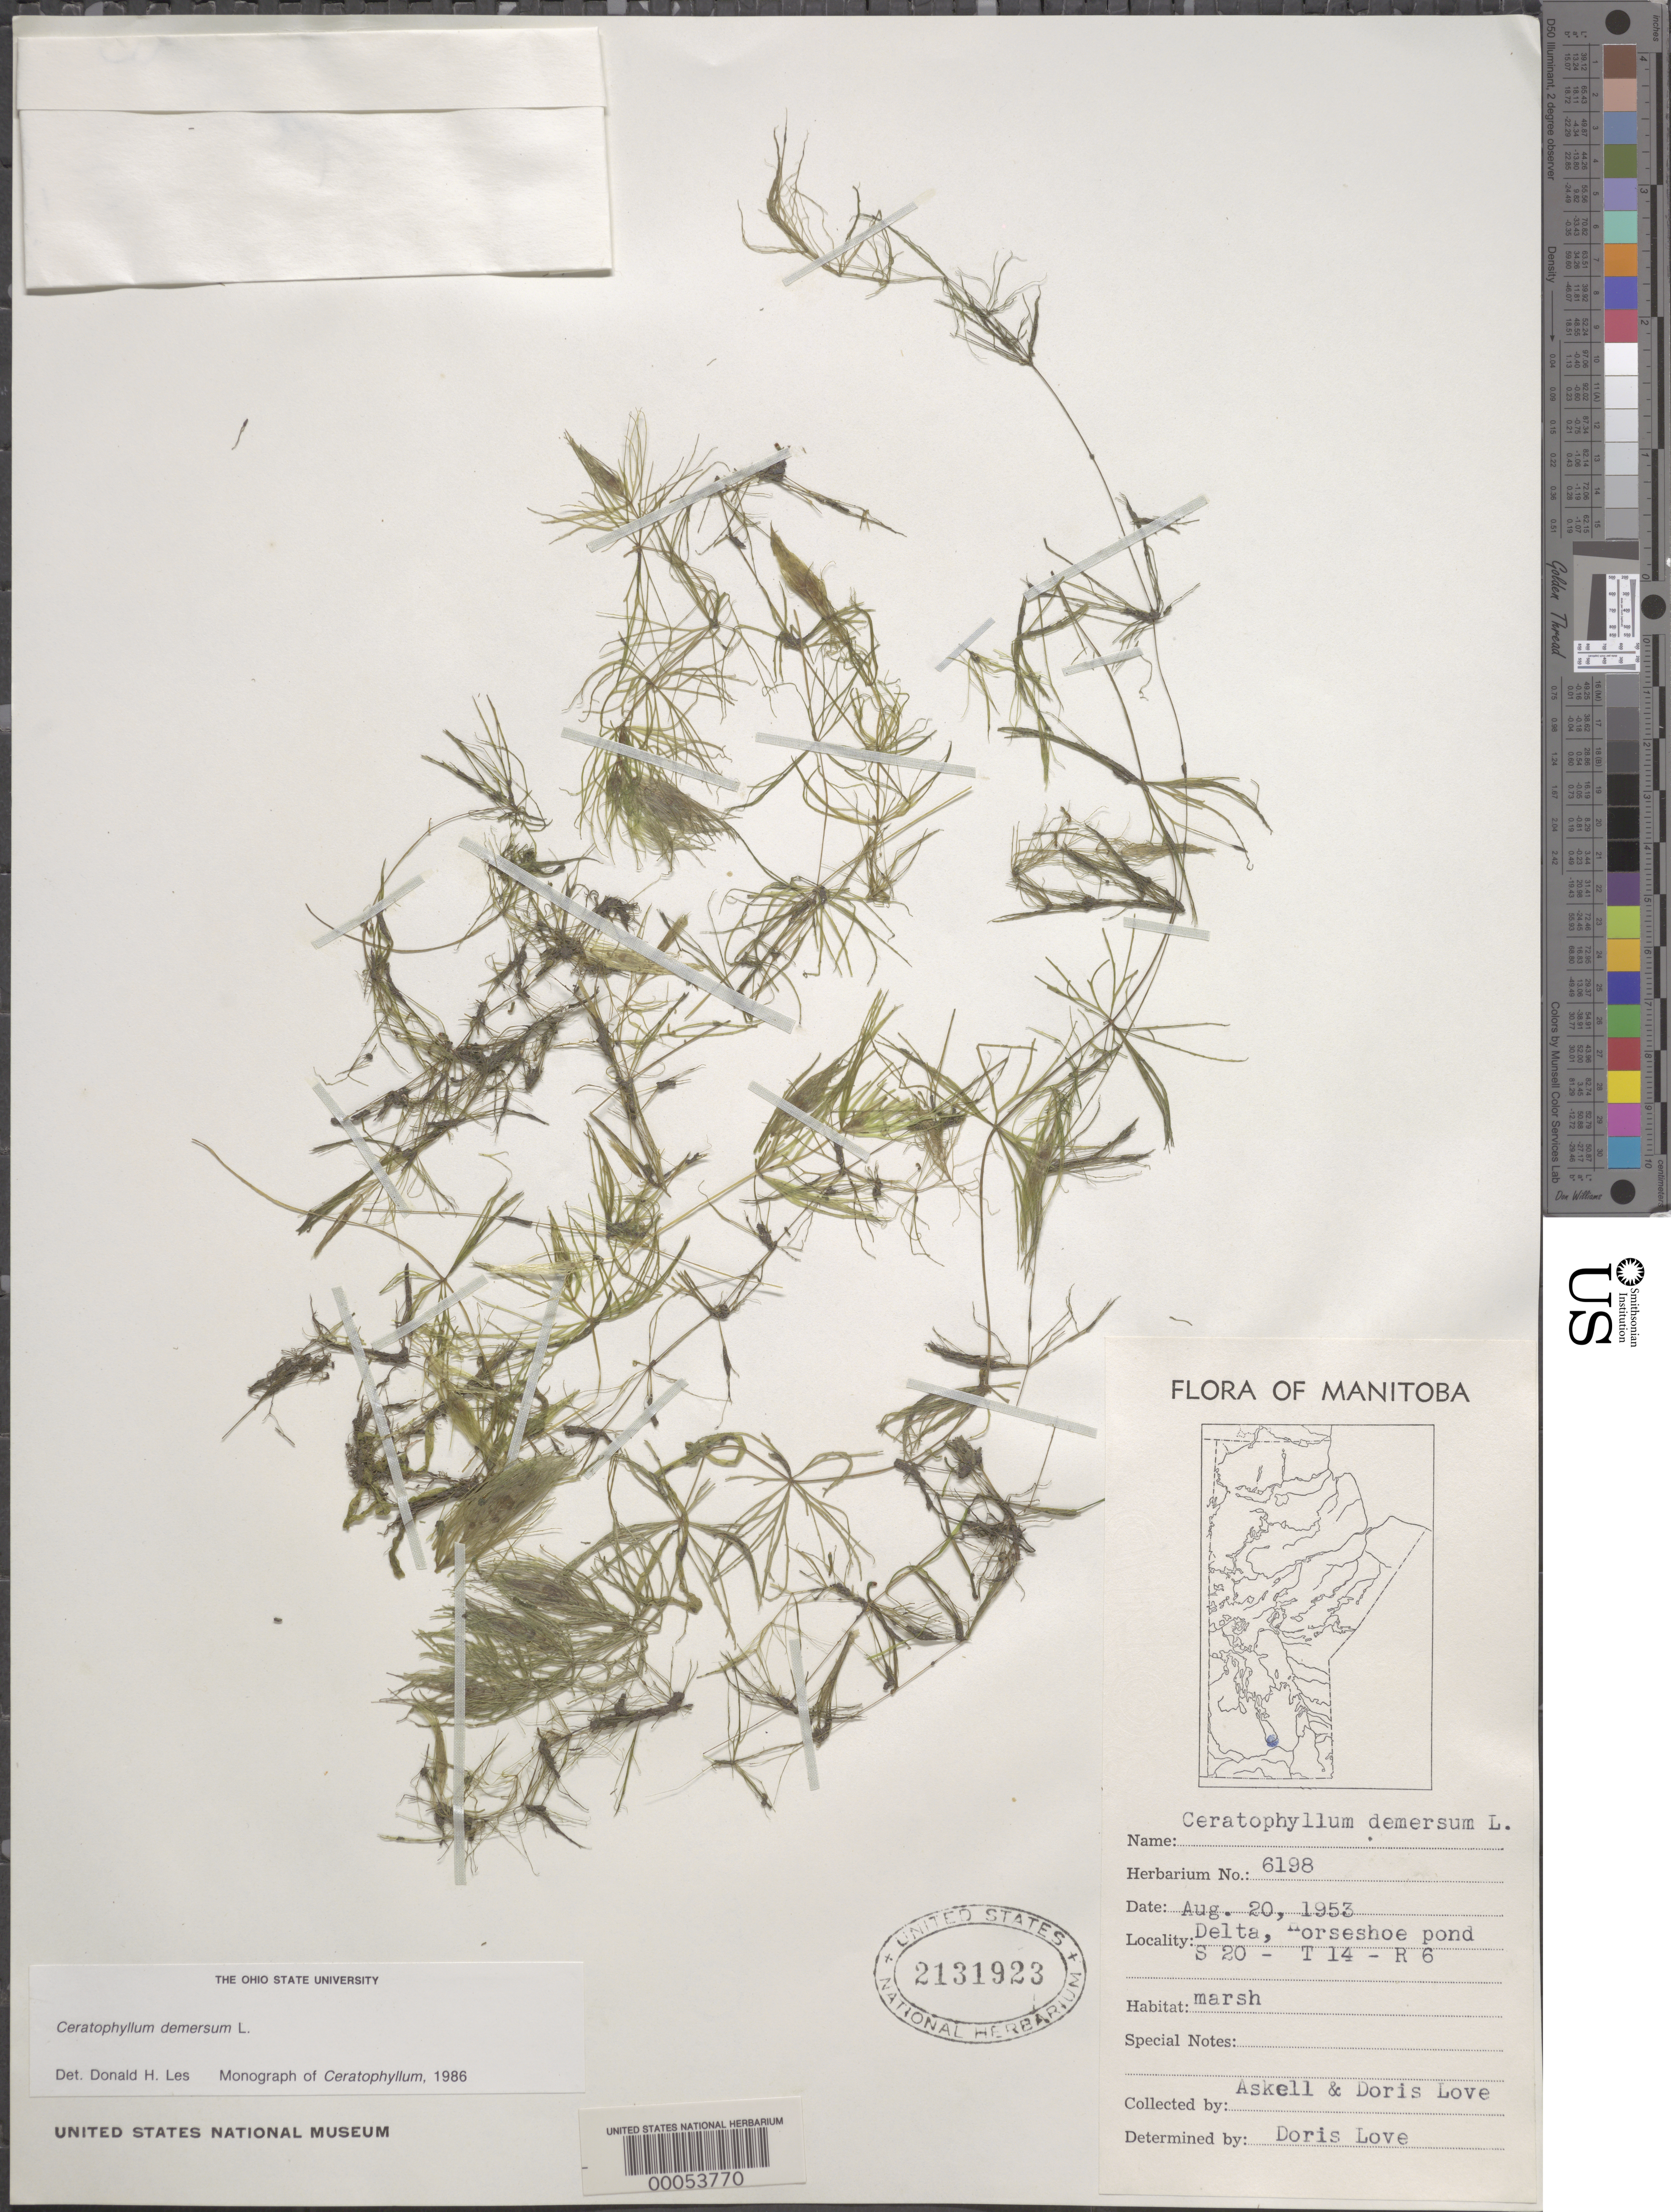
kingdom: Plantae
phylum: Tracheophyta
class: Magnoliopsida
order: Ceratophyllales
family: Ceratophyllaceae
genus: Ceratophyllum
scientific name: Ceratophyllum demersum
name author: L.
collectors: -. Askell & D. Löve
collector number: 6198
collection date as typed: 20 Aug 1953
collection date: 1953-08-20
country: Canada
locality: Delta of horseshoe pond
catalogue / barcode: US 2131923